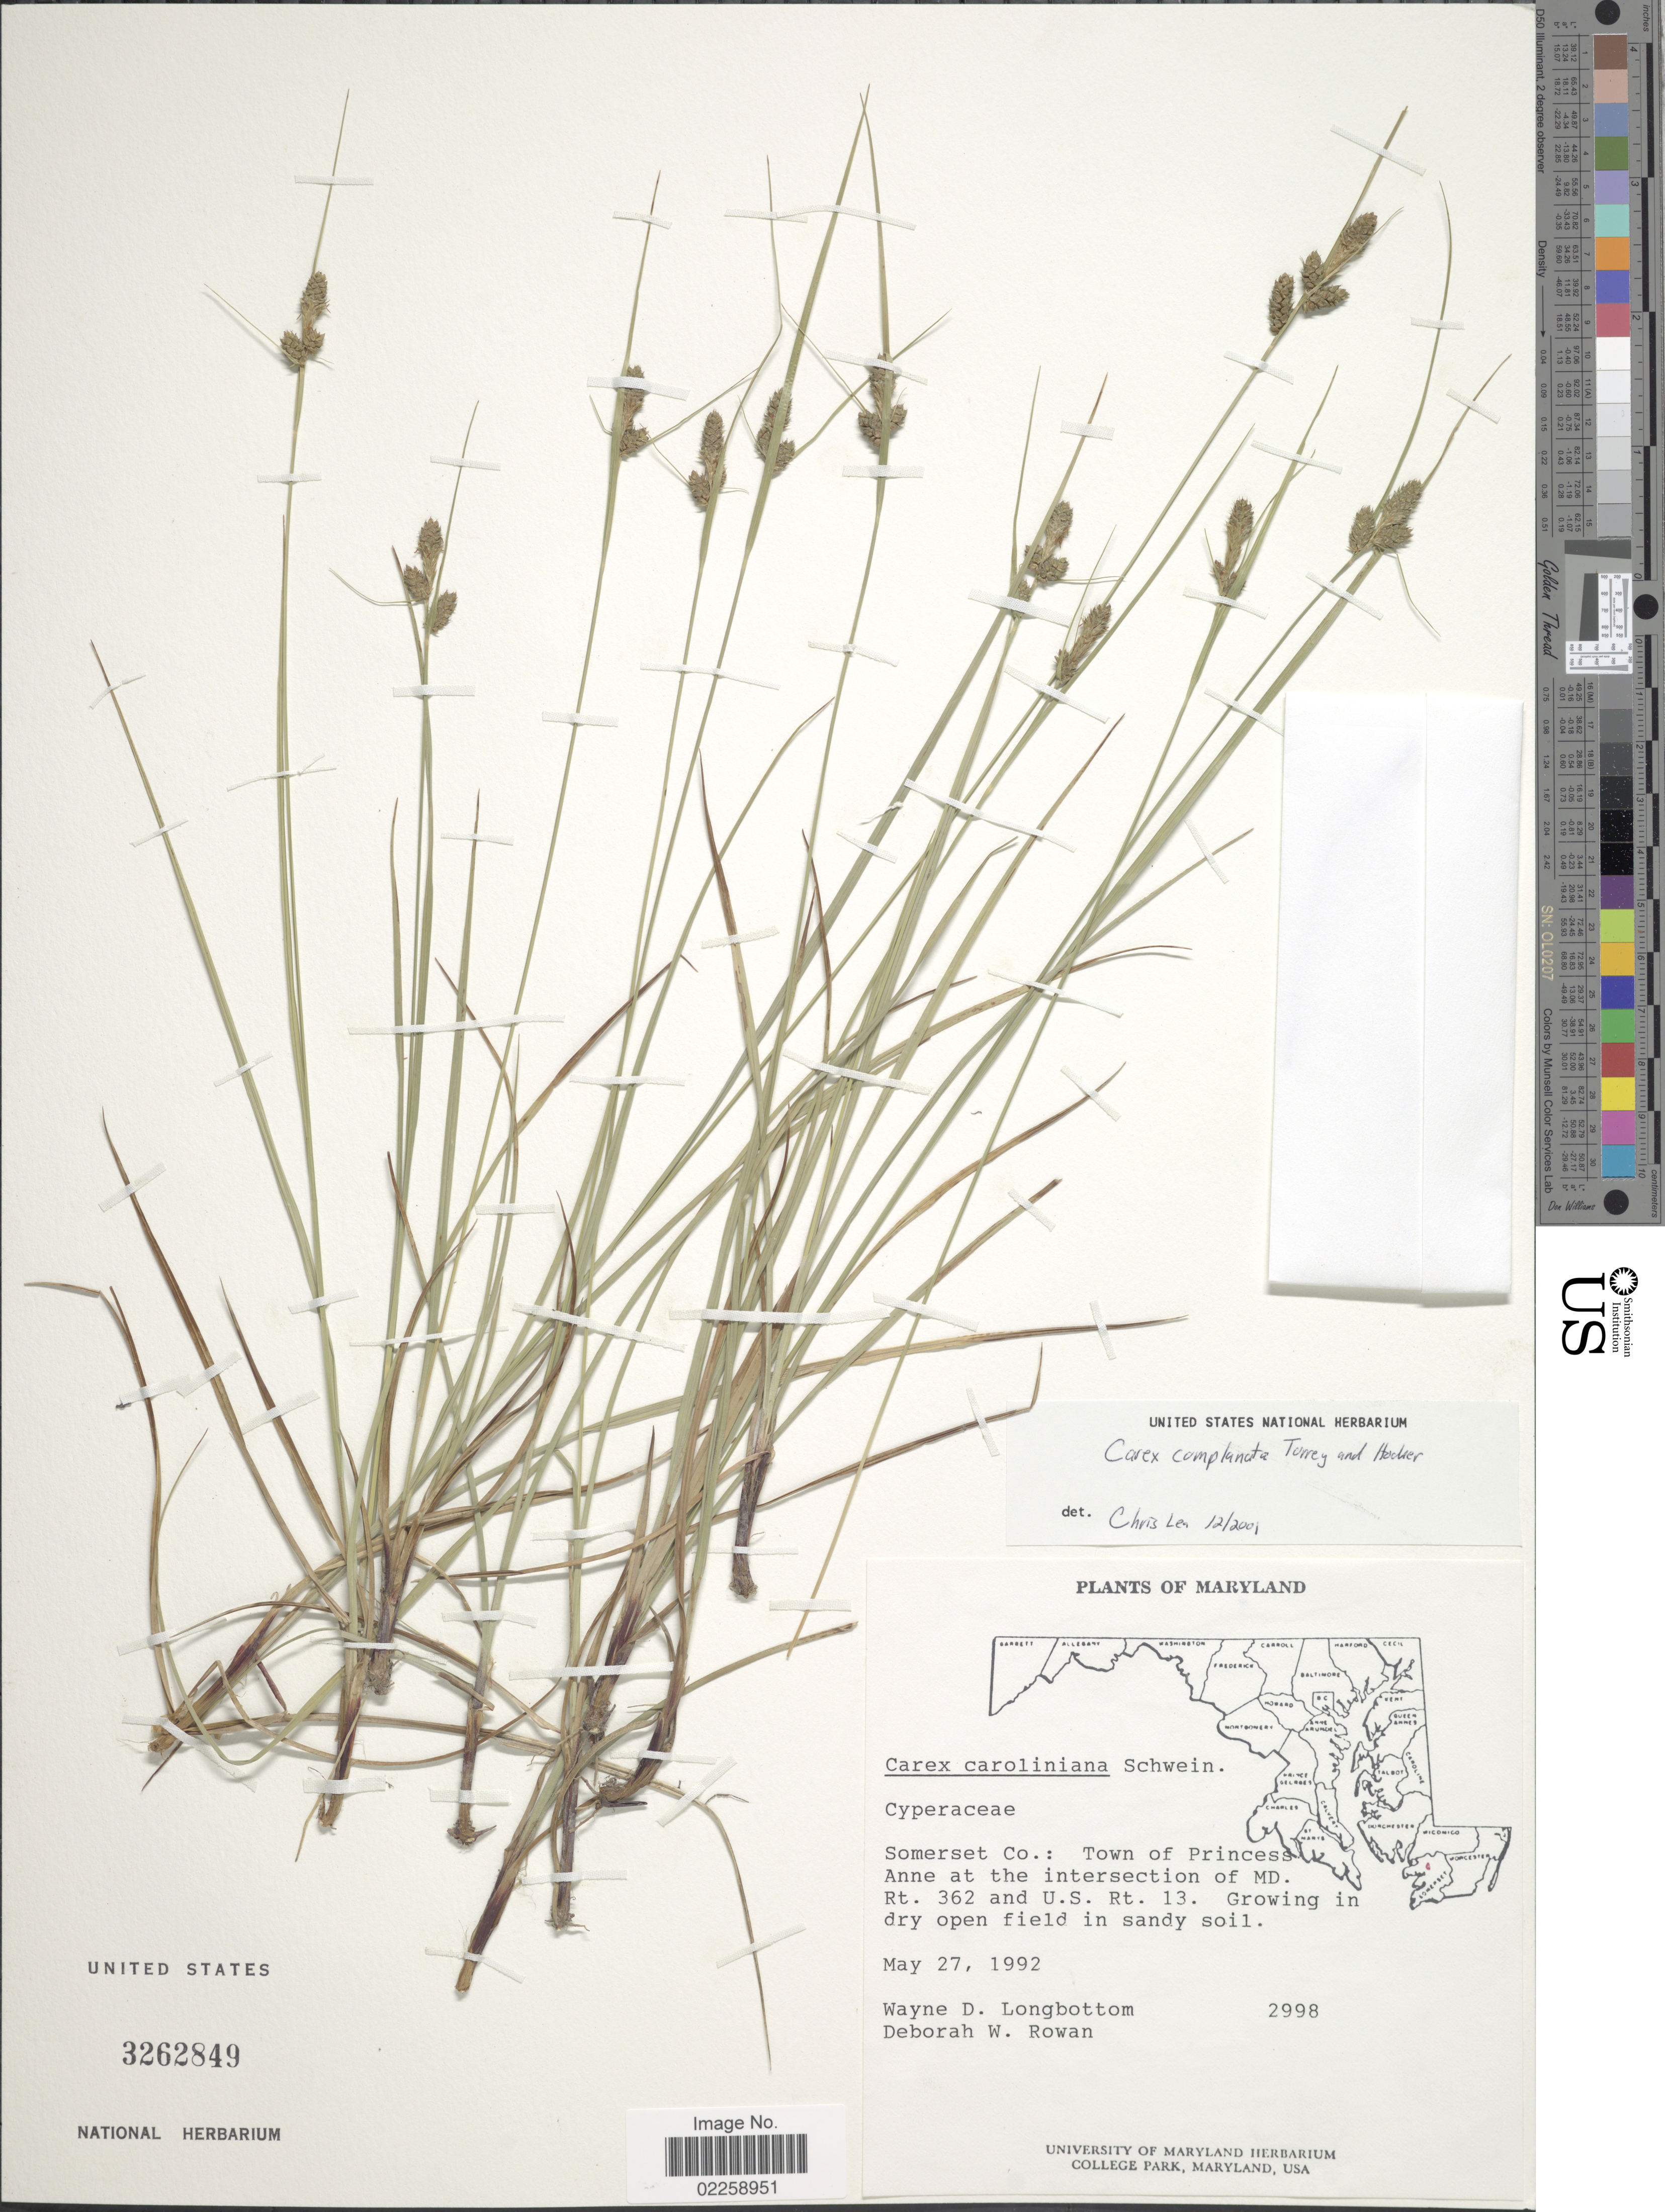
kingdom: Plantae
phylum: Tracheophyta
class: Liliopsida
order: Poales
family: Cyperaceae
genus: Carex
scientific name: Carex complanata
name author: Torr. & Hook.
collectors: W. D. Longbottom & D. Rowan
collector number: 2998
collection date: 1992-05-27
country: United States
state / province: Maryland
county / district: Somerset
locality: Somerset Co.: Town of Princess Anne at the intersection of MD. Rt. 362 and U.S. Rt. 13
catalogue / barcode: US 3262849